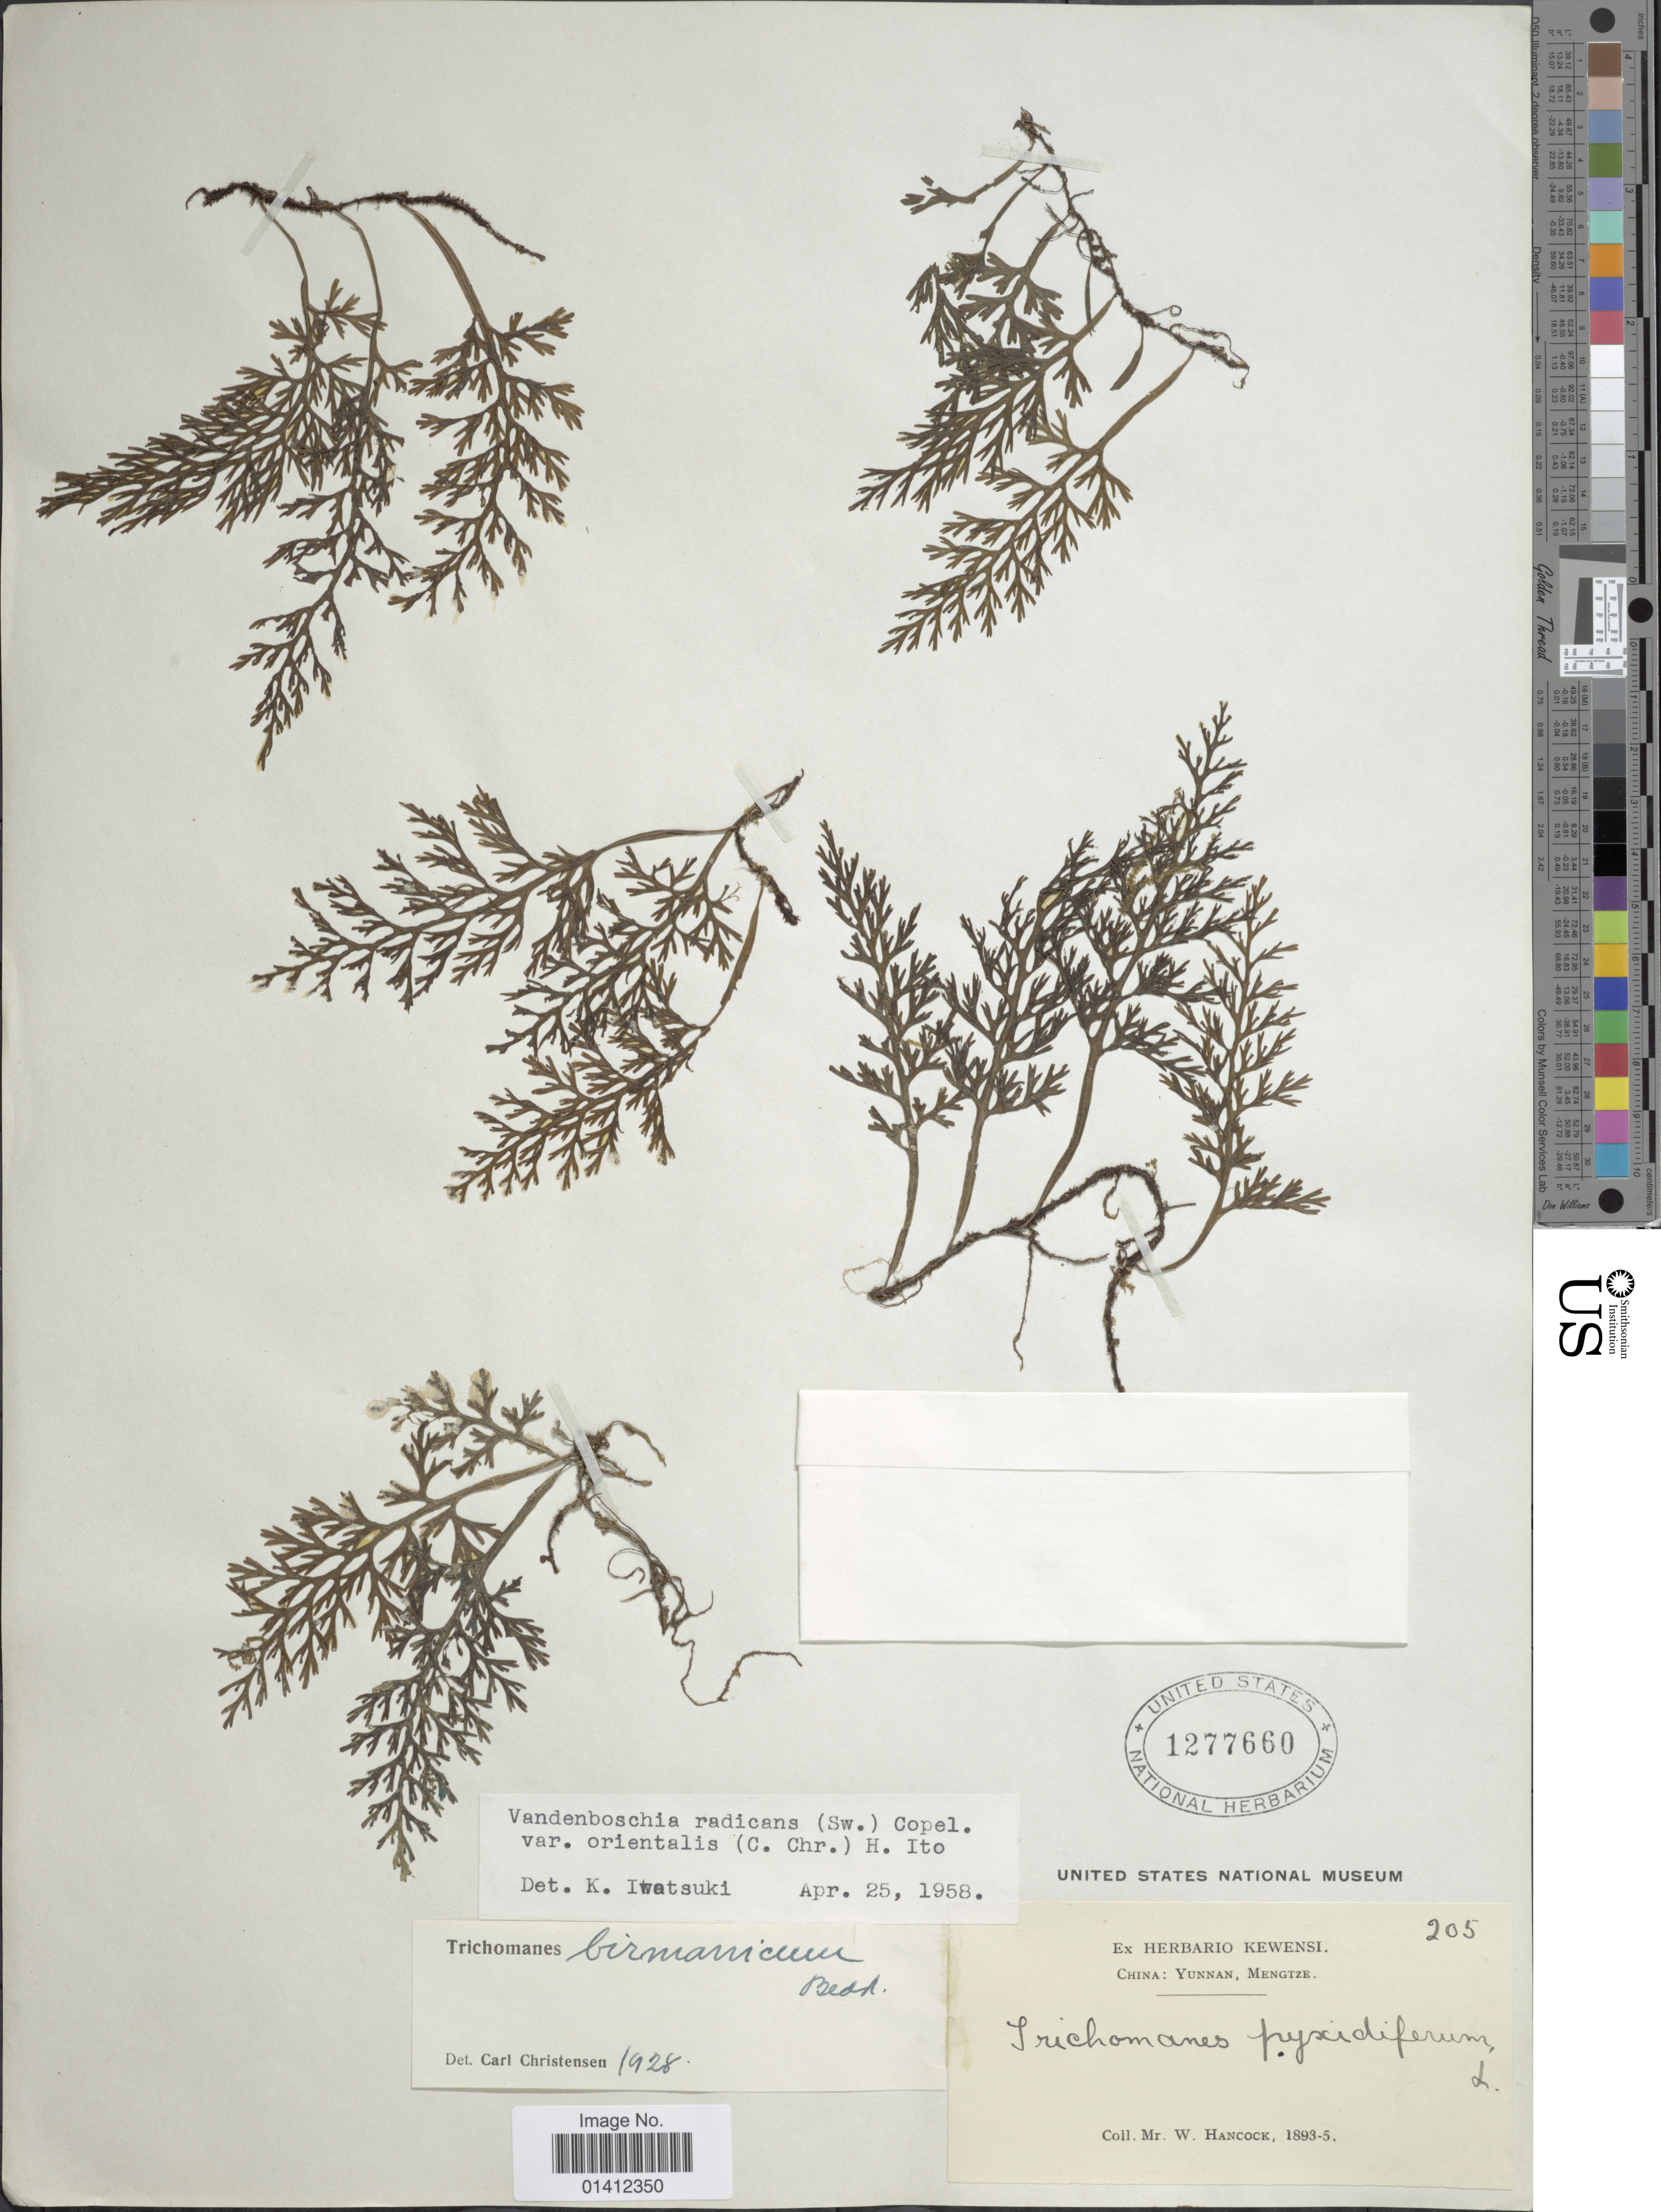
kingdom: Plantae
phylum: Tracheophyta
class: Polypodiopsida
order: Hymenophyllales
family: Hymenophyllaceae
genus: Vandenboschia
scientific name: Vandenboschia radicans var. orientalis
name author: (C. Chr.) H. Itô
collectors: W. Hancock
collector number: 205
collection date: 1893/1895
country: China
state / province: Yunnan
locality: Mengtze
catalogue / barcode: US 1277660